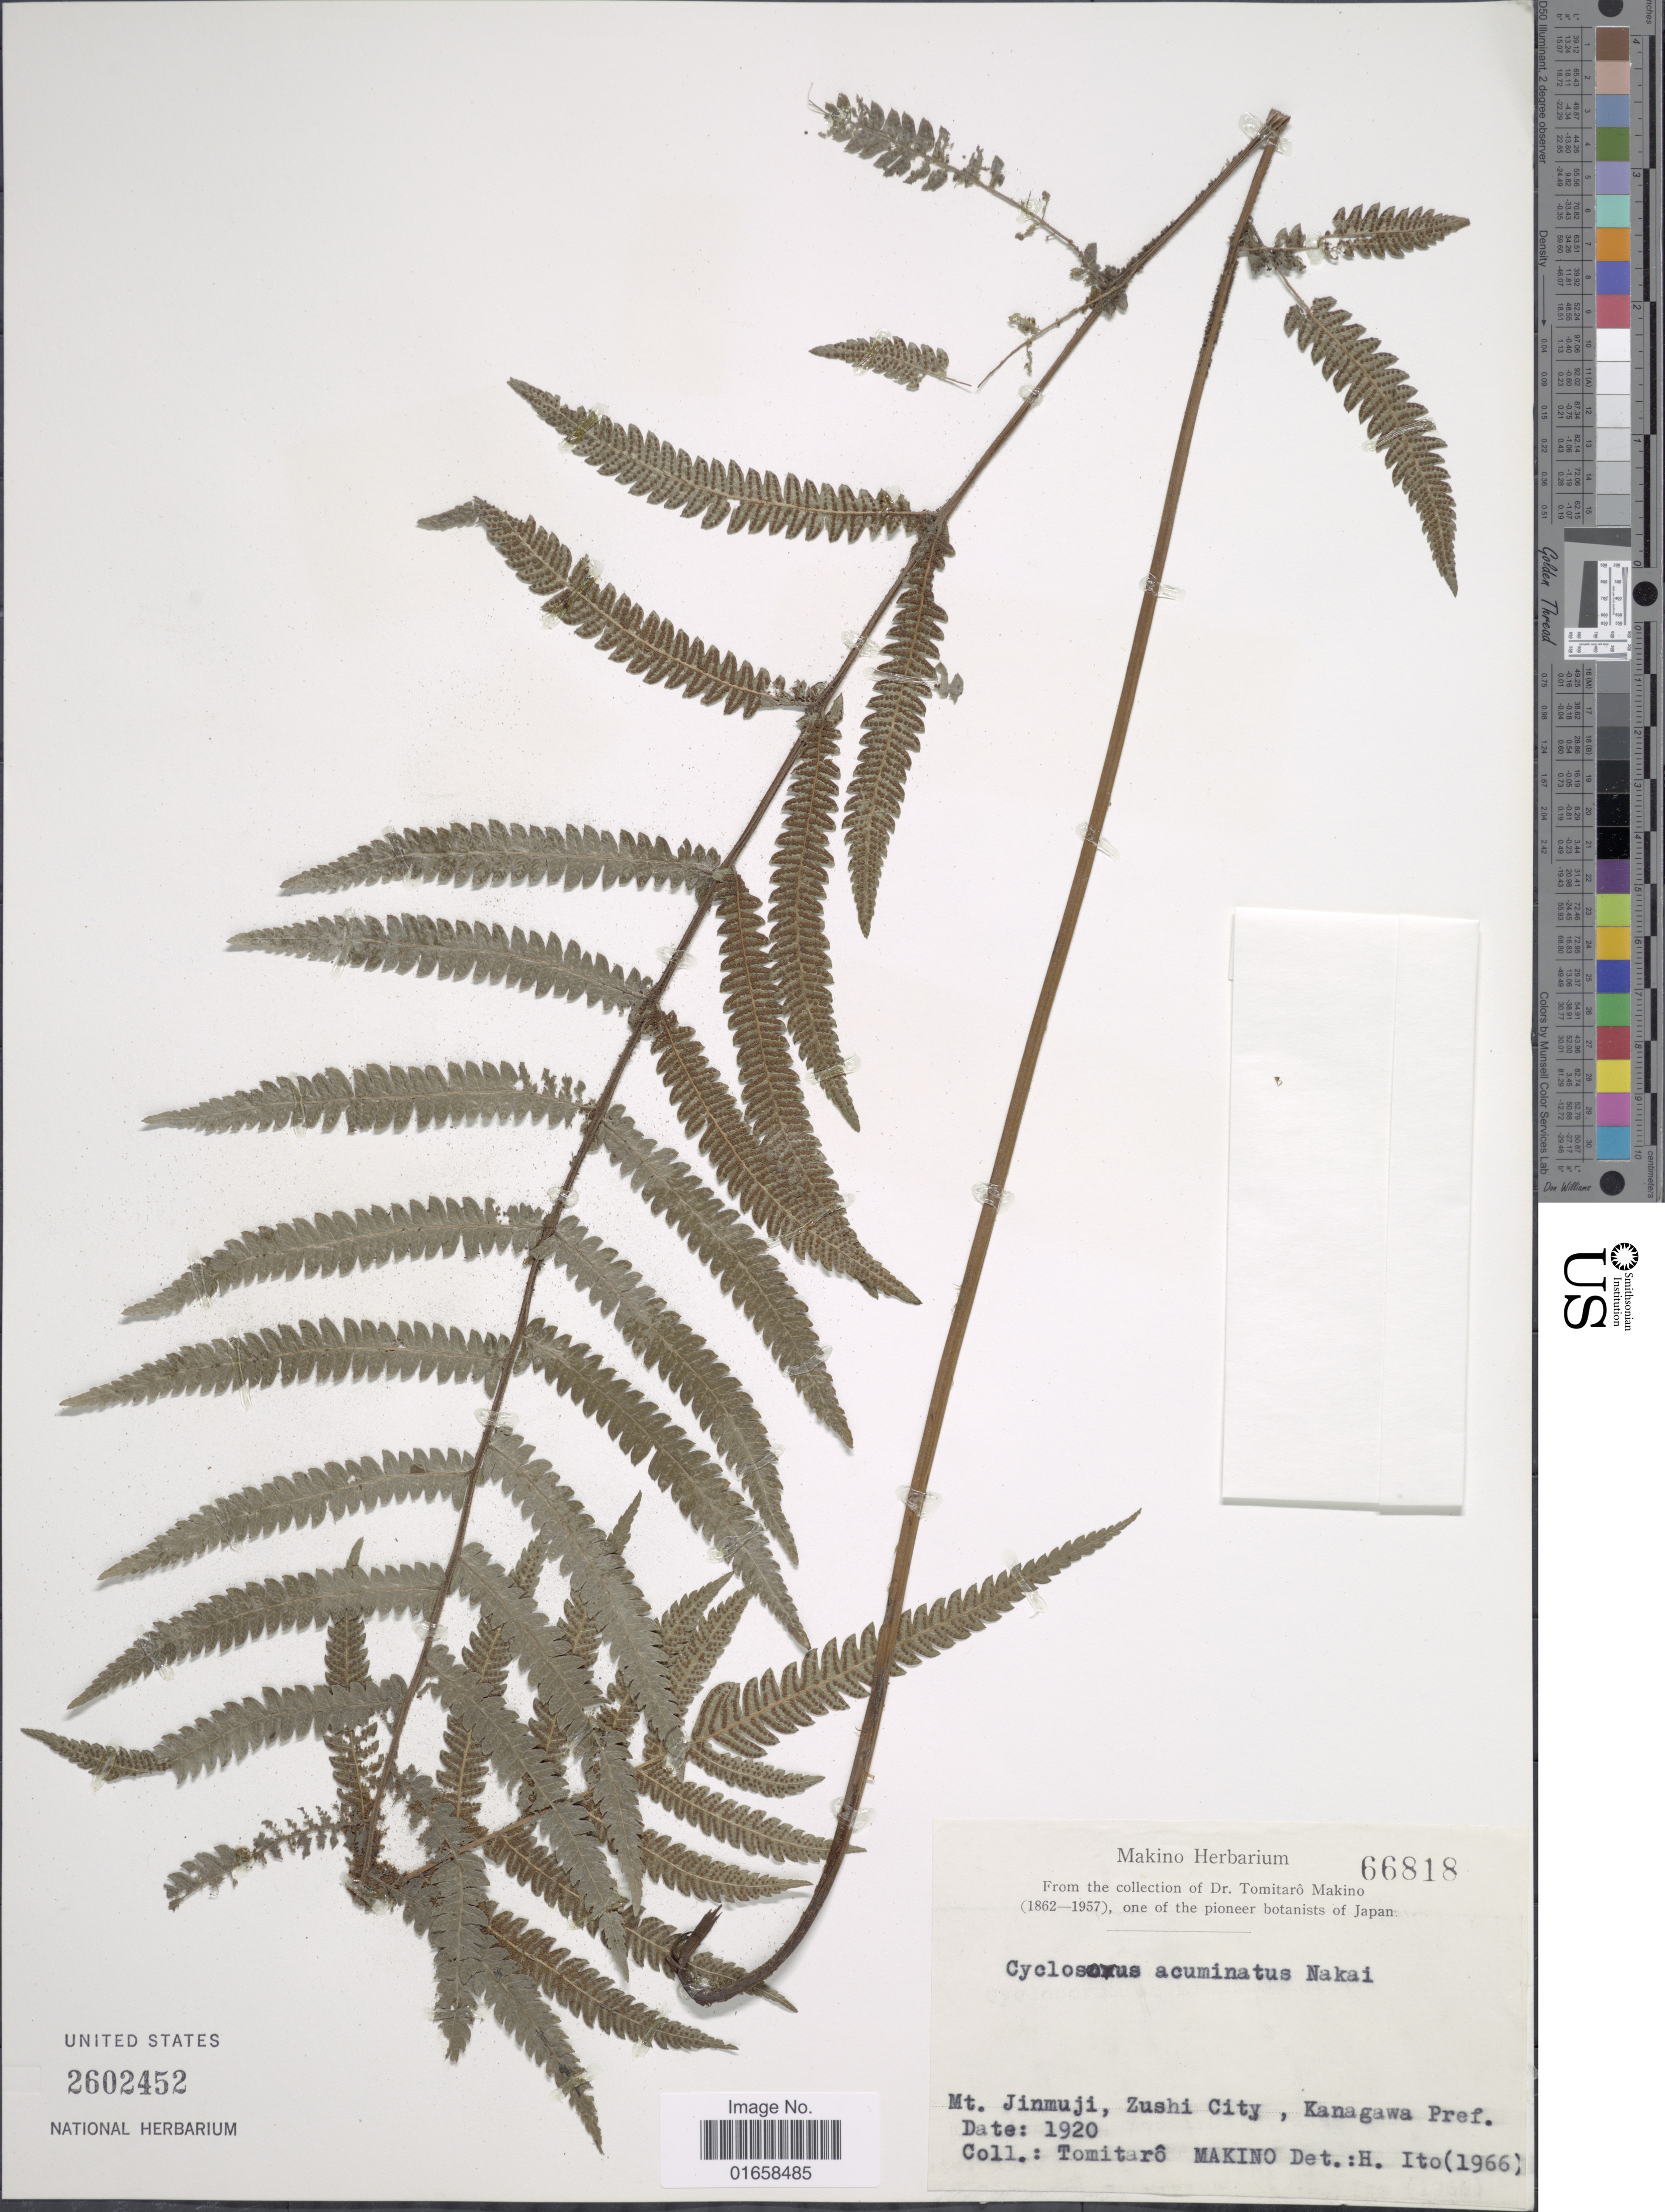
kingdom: Plantae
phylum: Tracheophyta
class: Polypodiopsida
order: Polypodiales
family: Thelypteridaceae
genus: Christella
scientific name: Christella acuminata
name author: (Houtt.) H. Lév.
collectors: T. Makino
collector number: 66818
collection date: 1920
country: Japan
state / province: Kanagawa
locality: Mt. Jinmuji, Zushi City , Kanagawa Pref.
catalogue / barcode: US 2602452